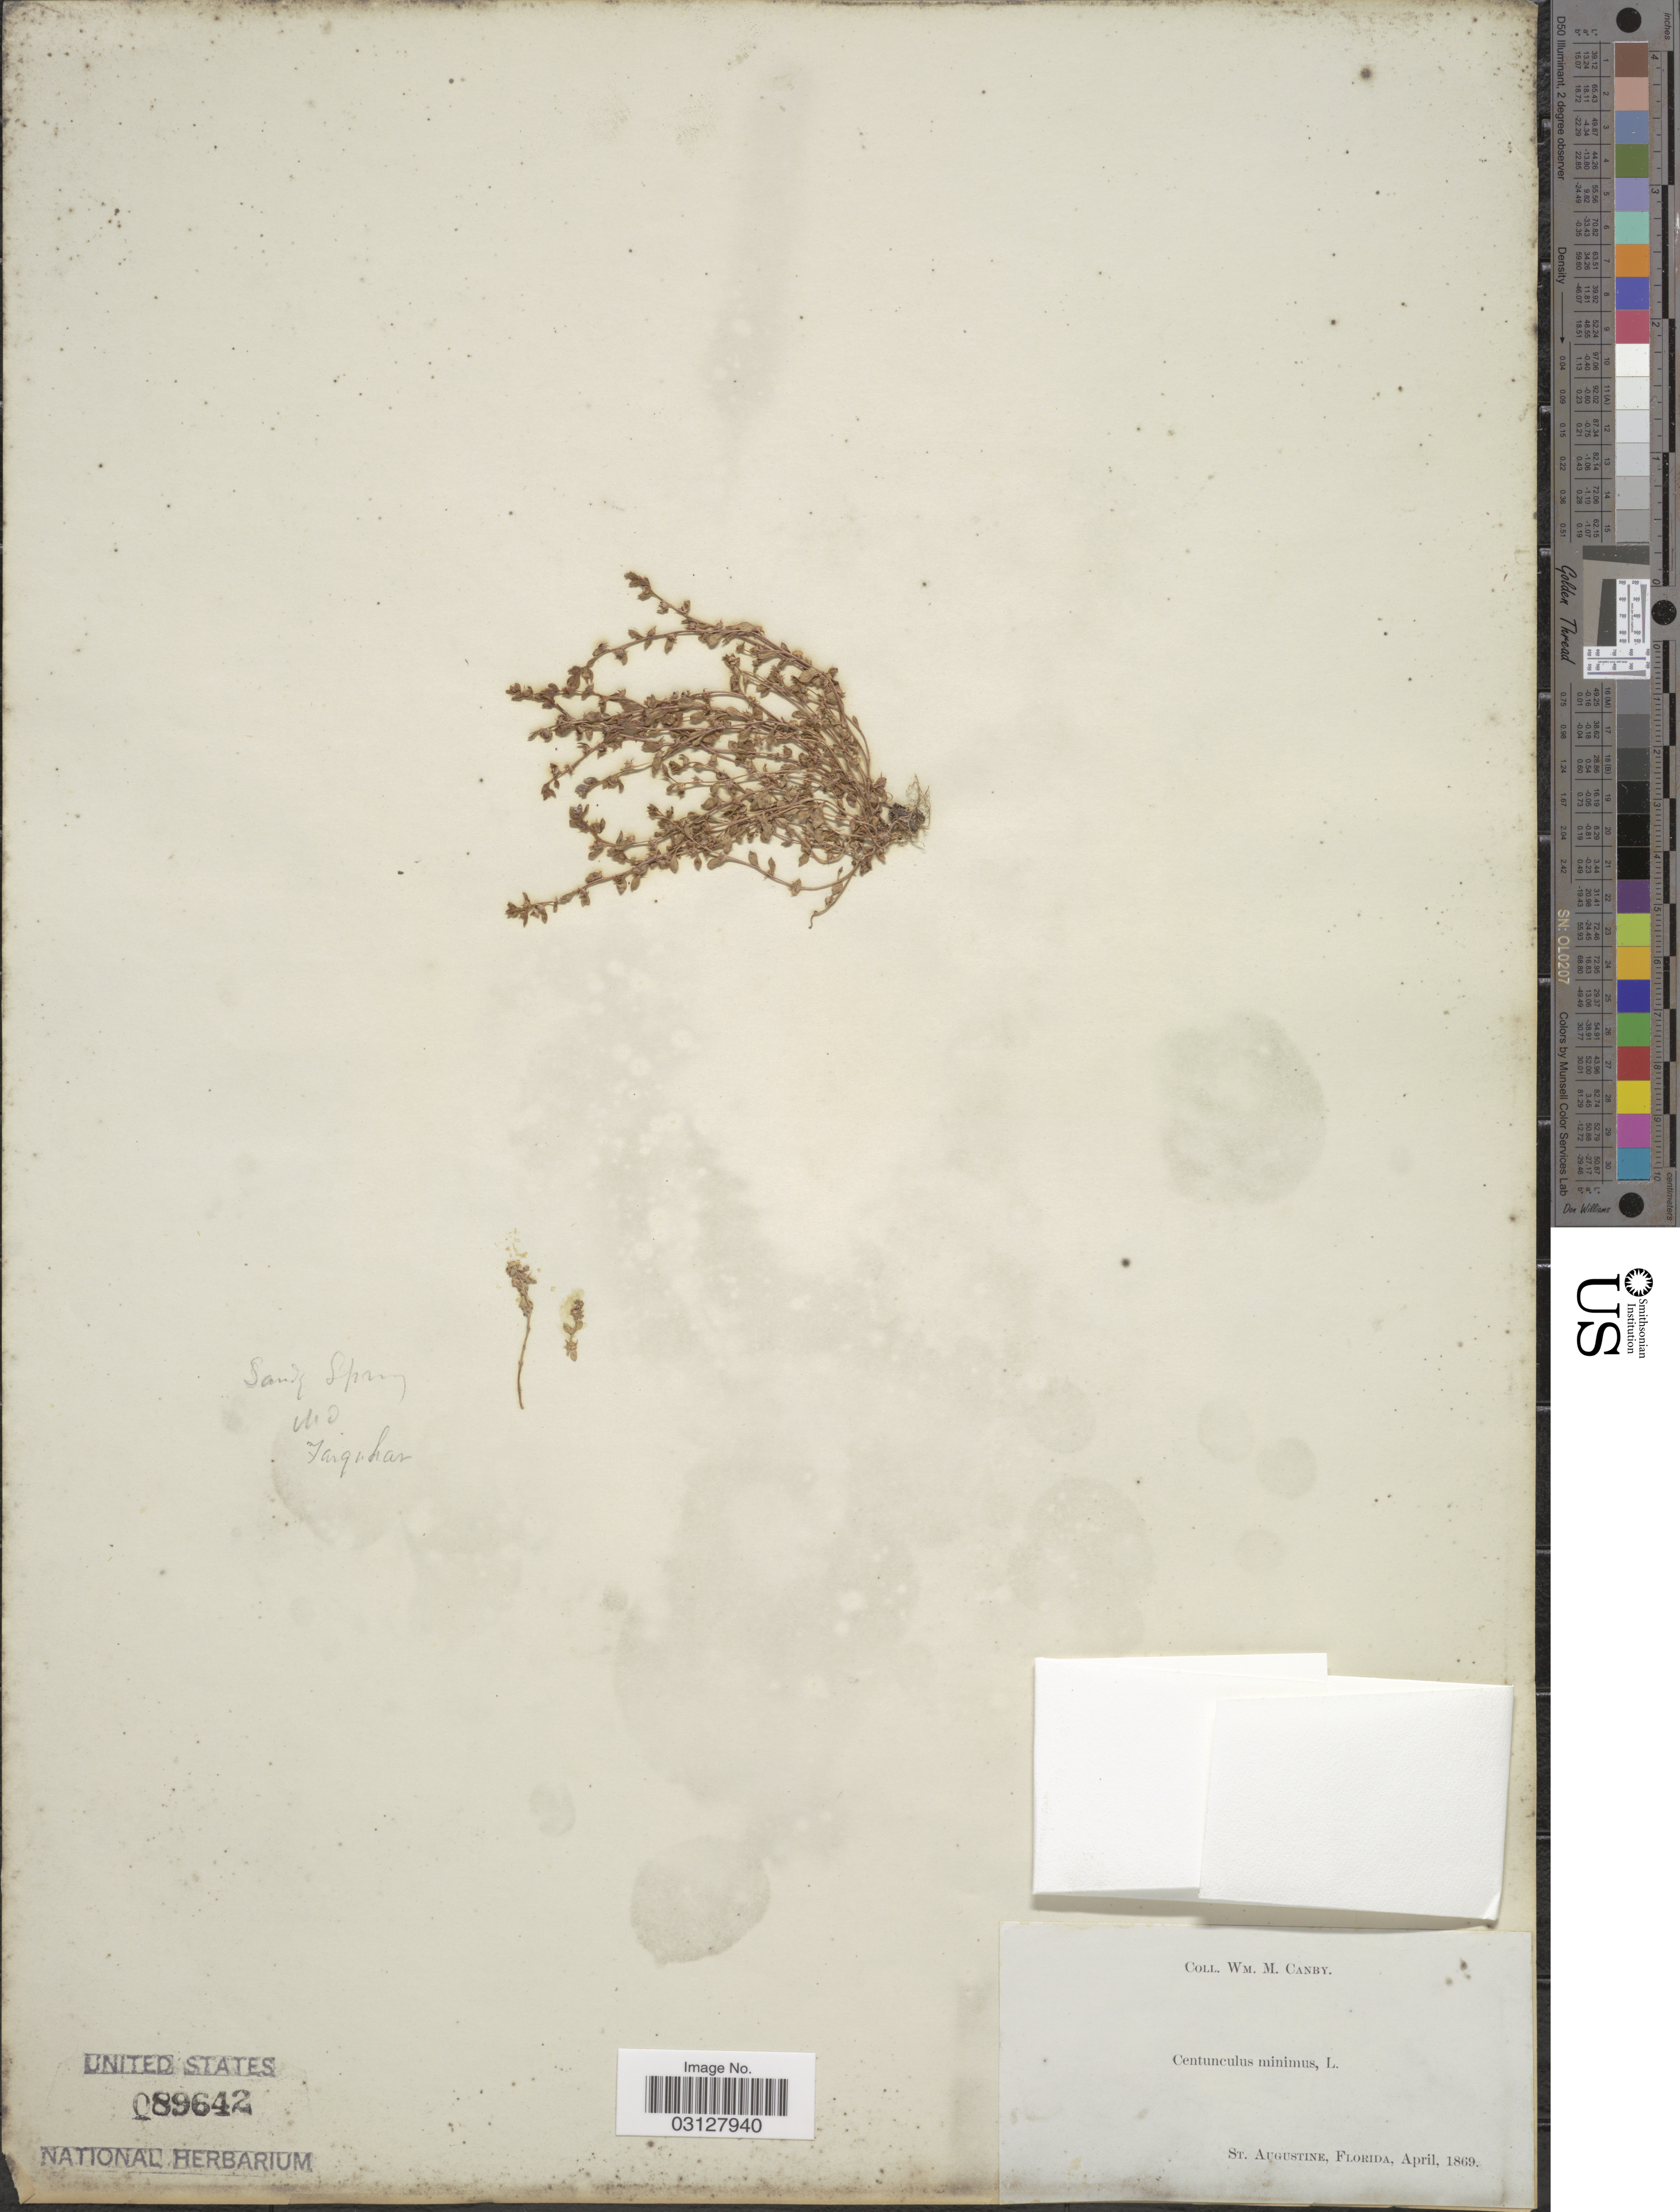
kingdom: Plantae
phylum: Tracheophyta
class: Magnoliopsida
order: Ericales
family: Primulaceae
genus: Centunculus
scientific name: Centunculus minimus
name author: L.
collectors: W. M. Canby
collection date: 1869-04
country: United States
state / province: Florida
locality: St. Augustine.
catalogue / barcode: US 89642